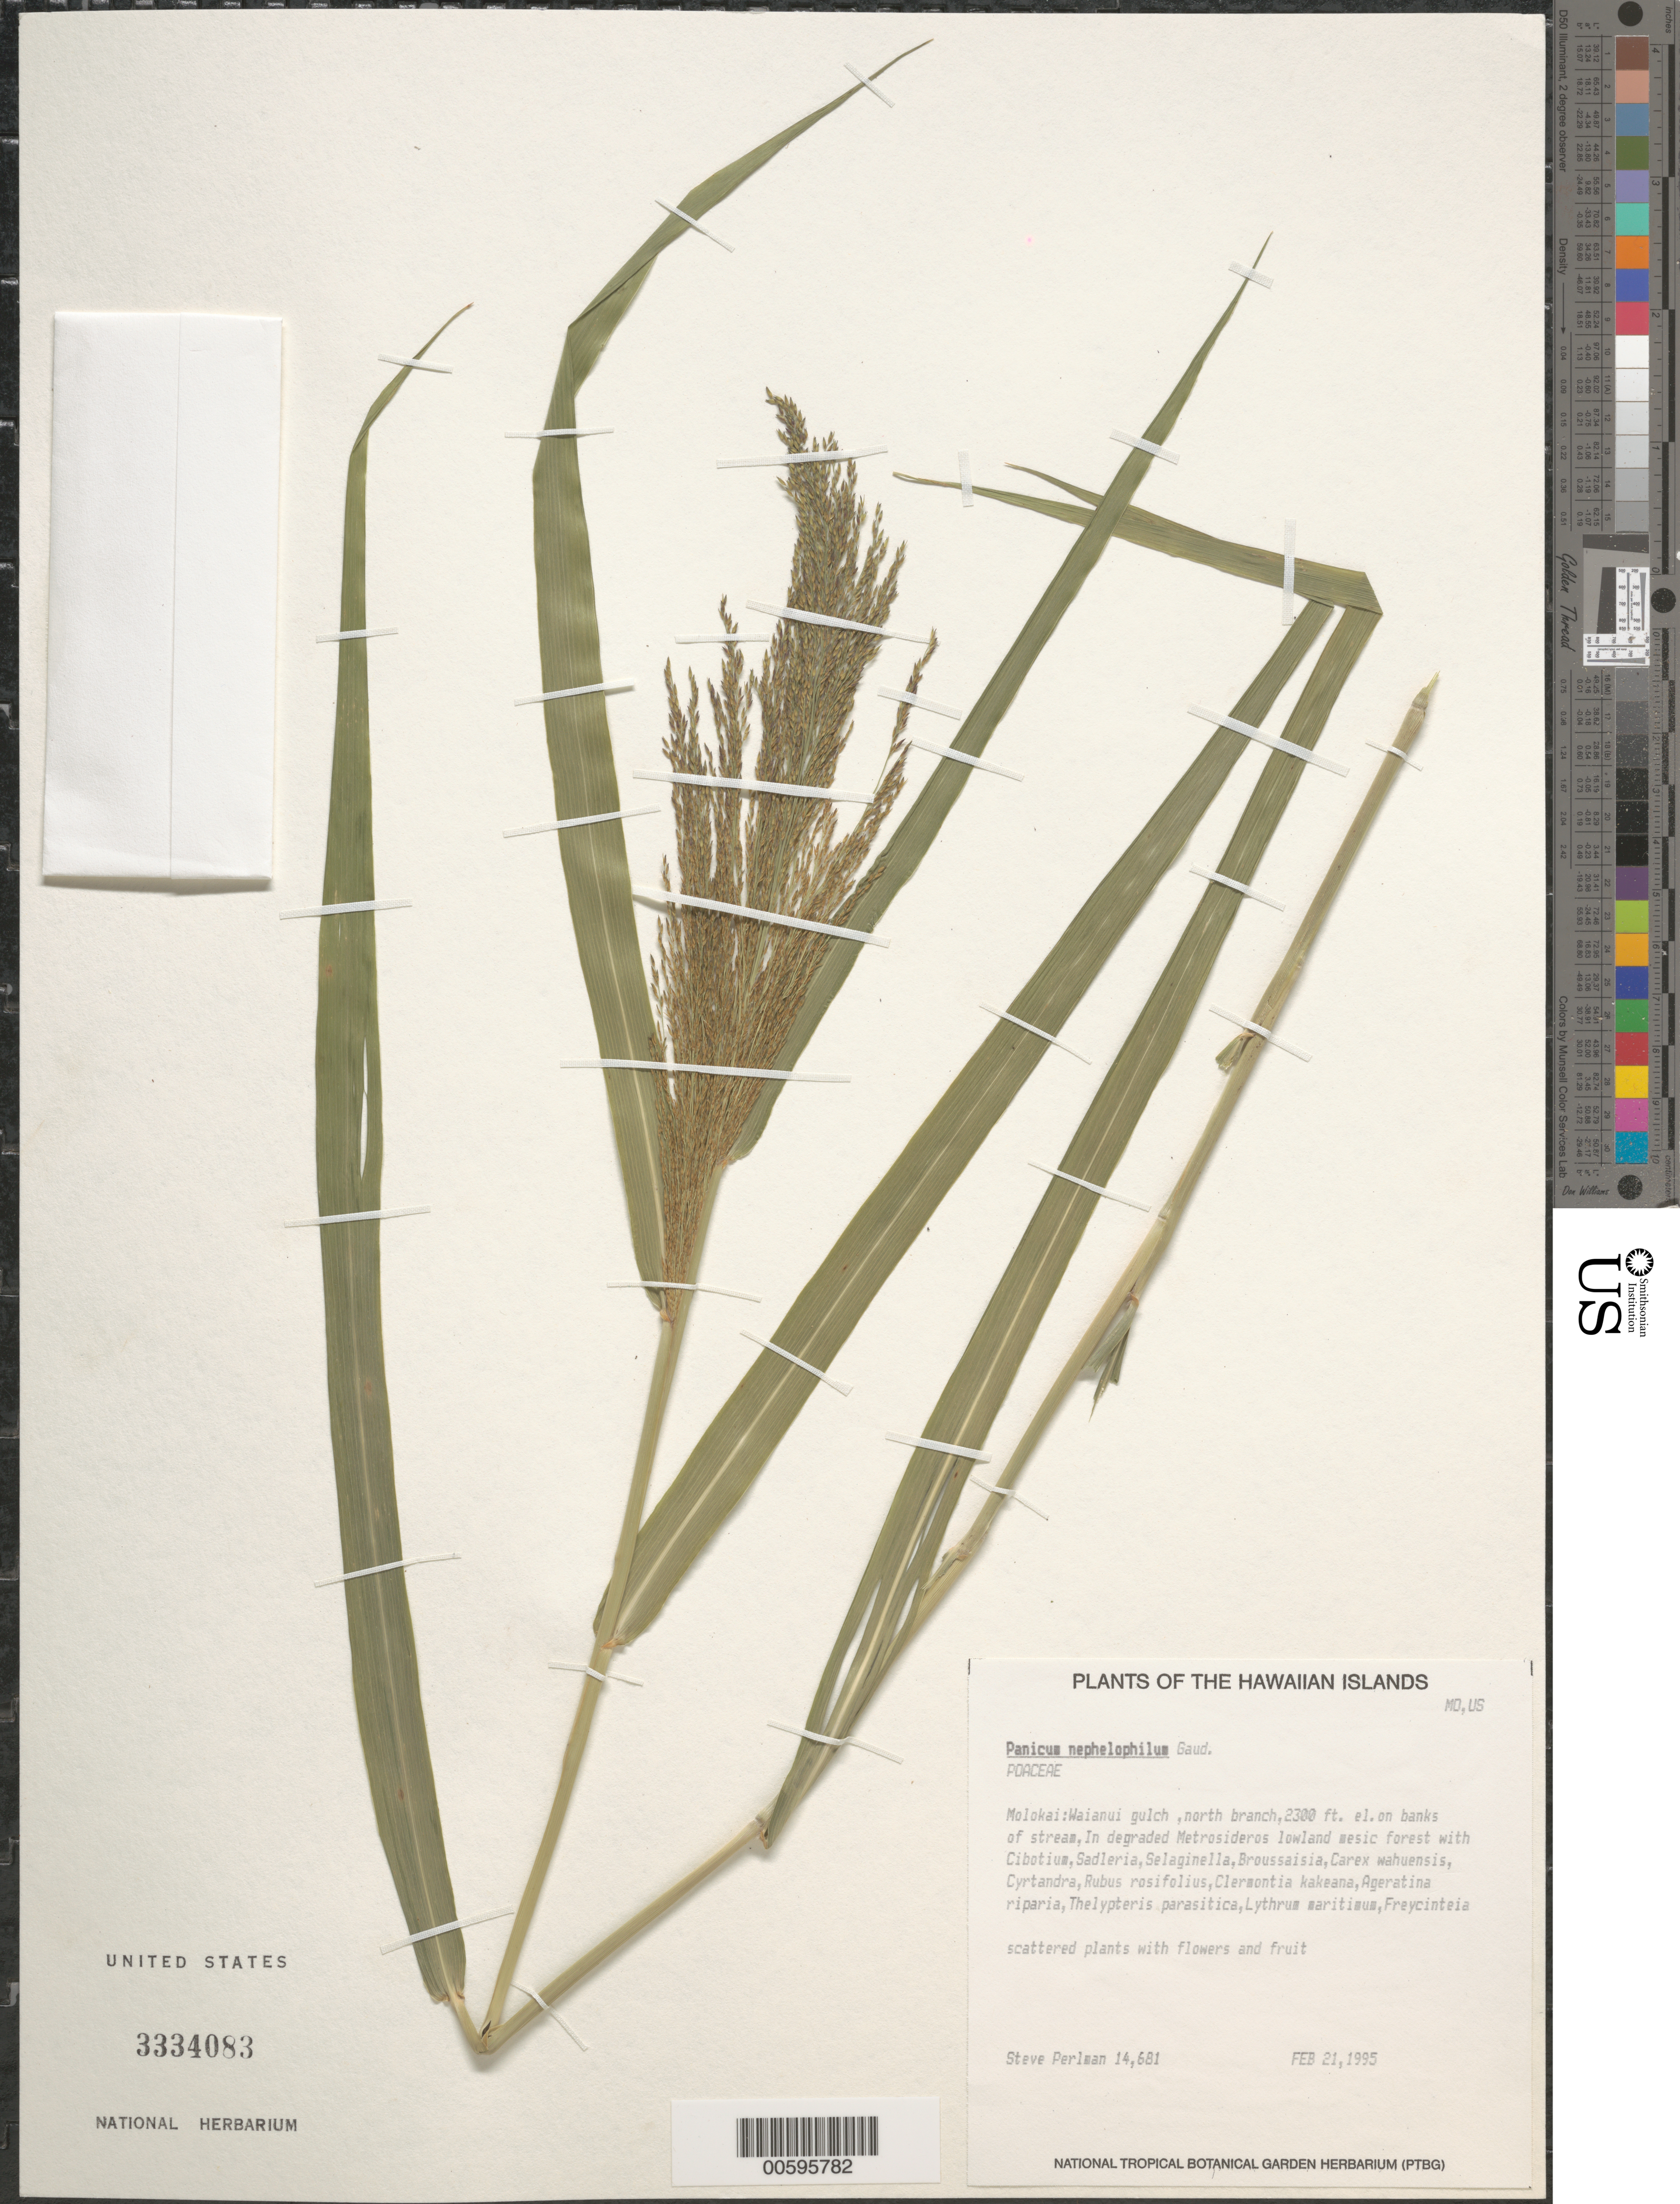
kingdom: Plantae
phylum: Tracheophyta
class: Liliopsida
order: Poales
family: Poaceae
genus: Panicum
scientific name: Panicum nephelophilum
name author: Gaudich.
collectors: S. P. Perlman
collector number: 14681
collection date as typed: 21 Feb 1995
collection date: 1995-02-21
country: United States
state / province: Hawaii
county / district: Maui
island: Moloka'i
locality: Waianui gulch, N branch on banks of stream.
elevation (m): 701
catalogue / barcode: US 3334083